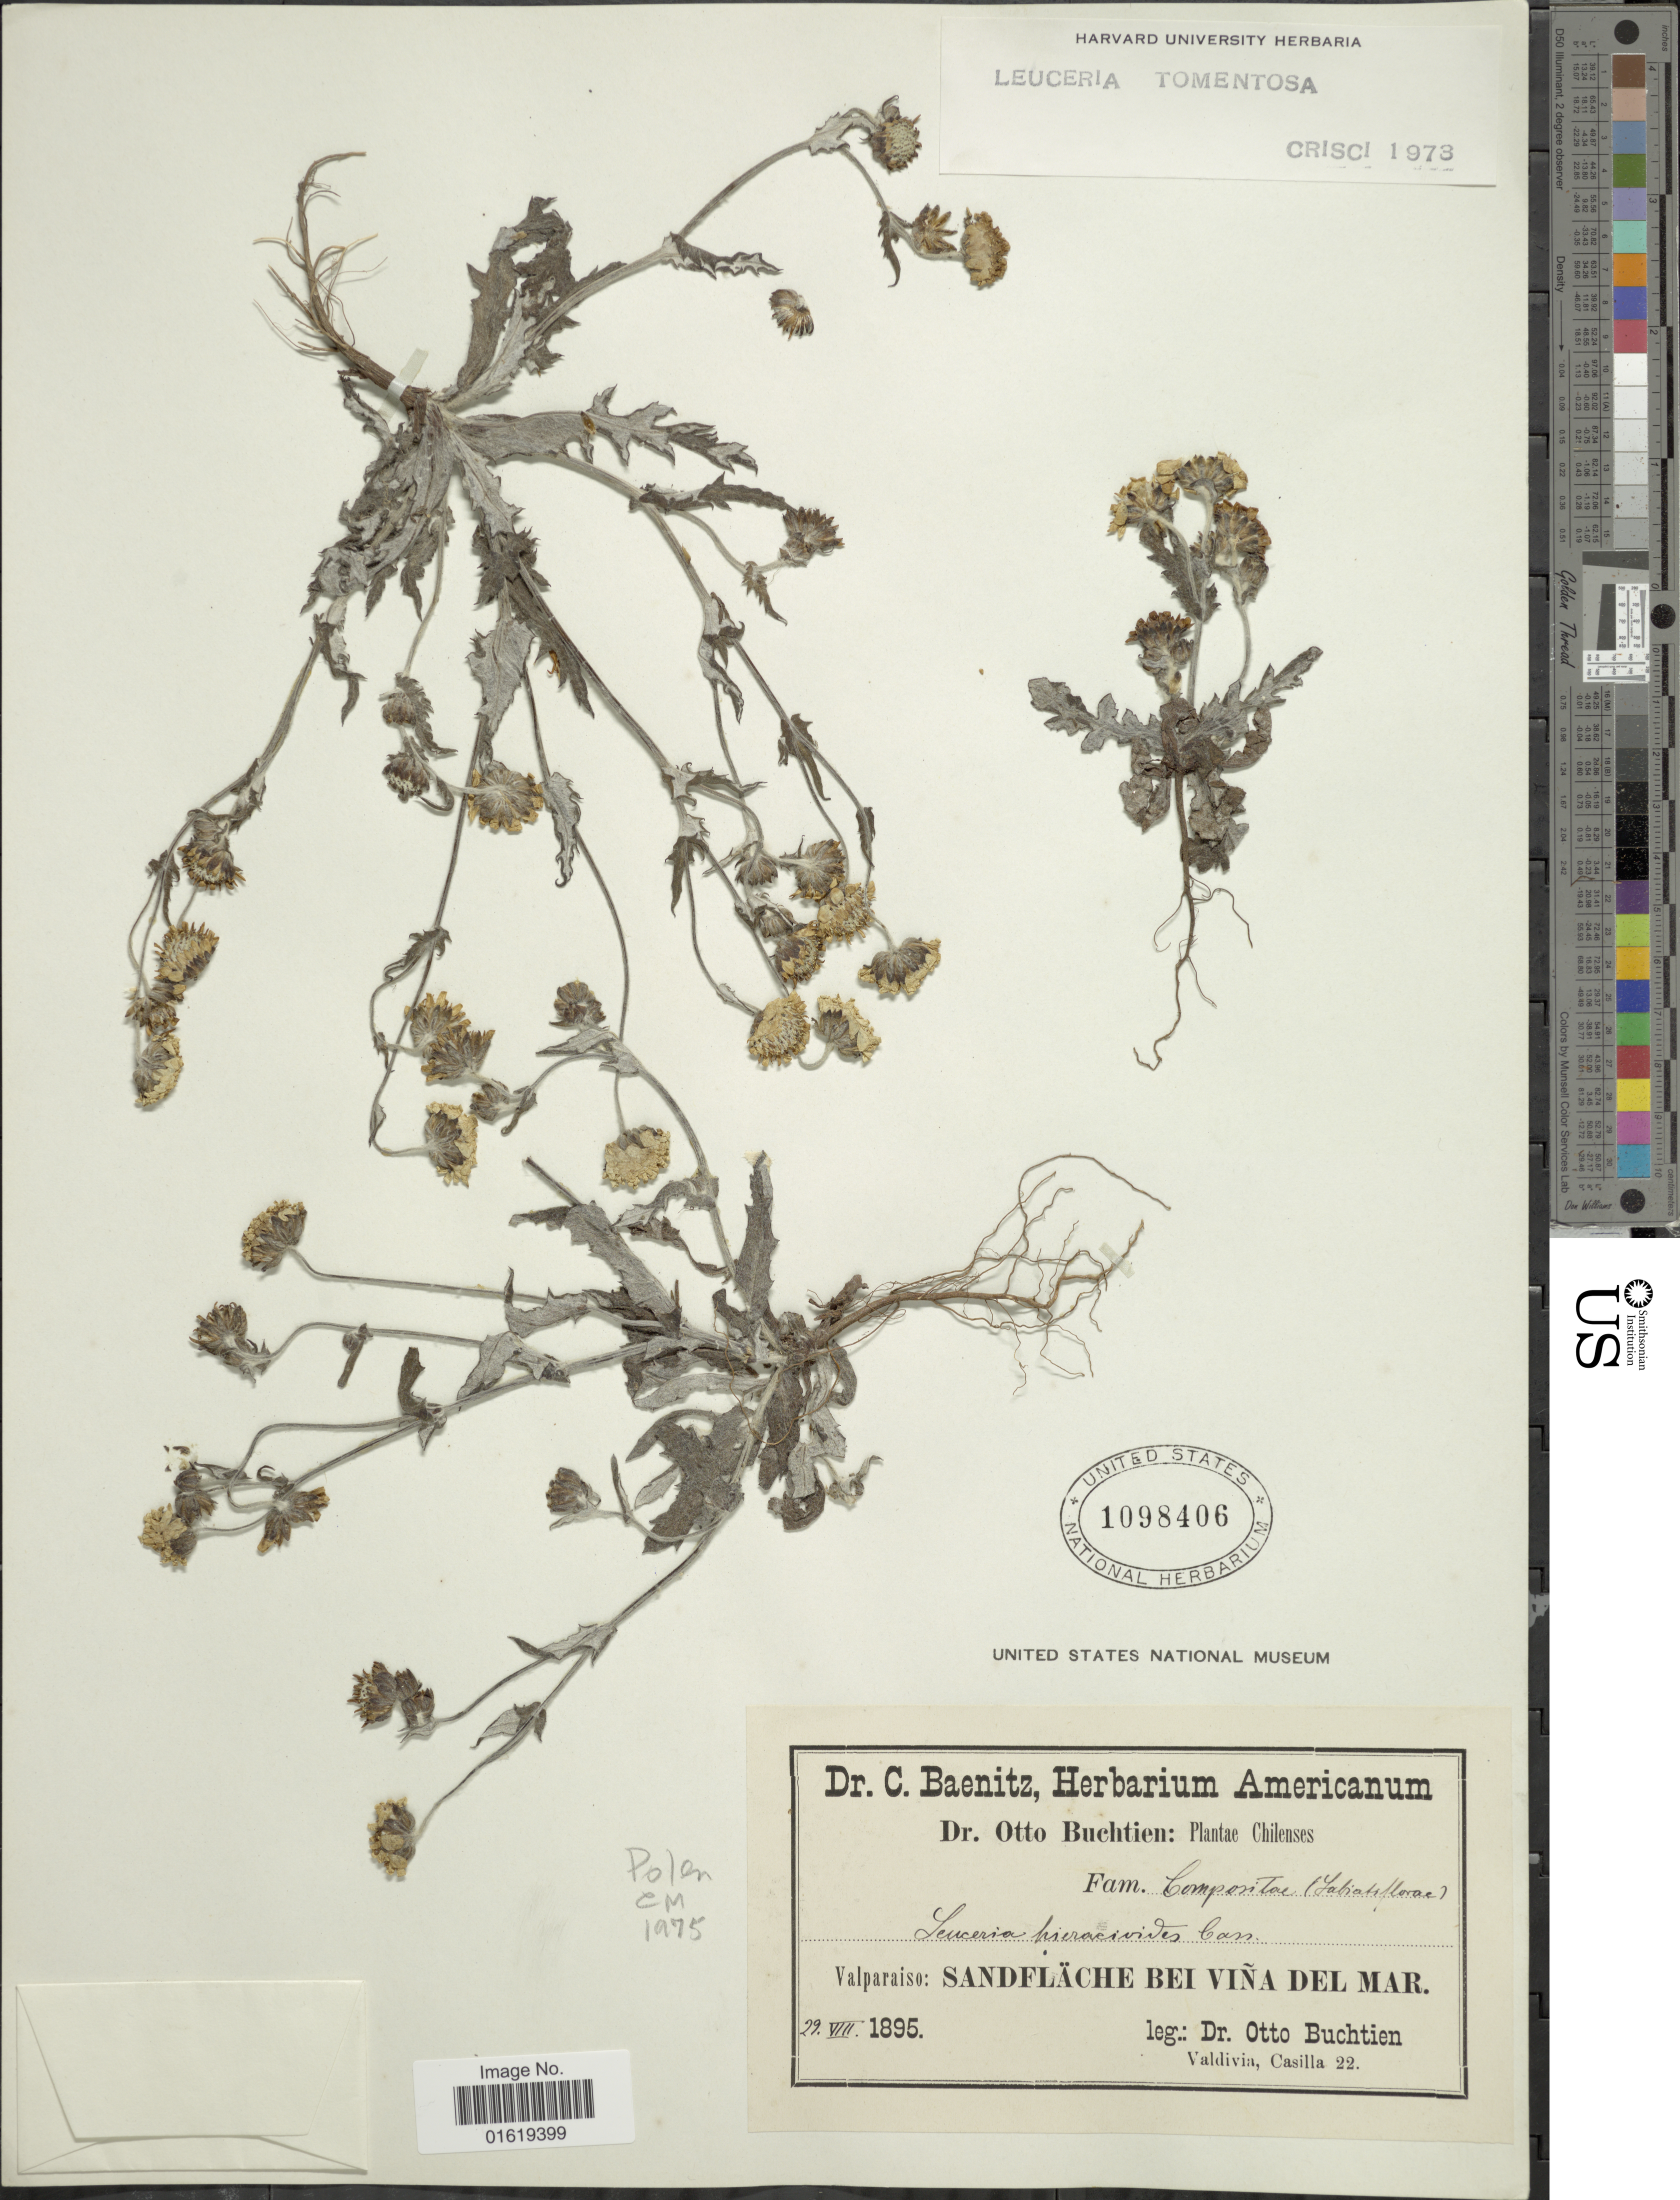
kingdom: Plantae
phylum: Tracheophyta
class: Magnoliopsida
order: Asterales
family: Asteraceae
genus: Leucheria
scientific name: Leucheria tomentosa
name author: (Less.) Crisci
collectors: O. Buchtien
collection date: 1895-08-29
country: Chile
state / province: Valparaíso (V)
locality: Valparaiso: Sandfläche bei Viña del Mar.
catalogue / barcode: US 1098406